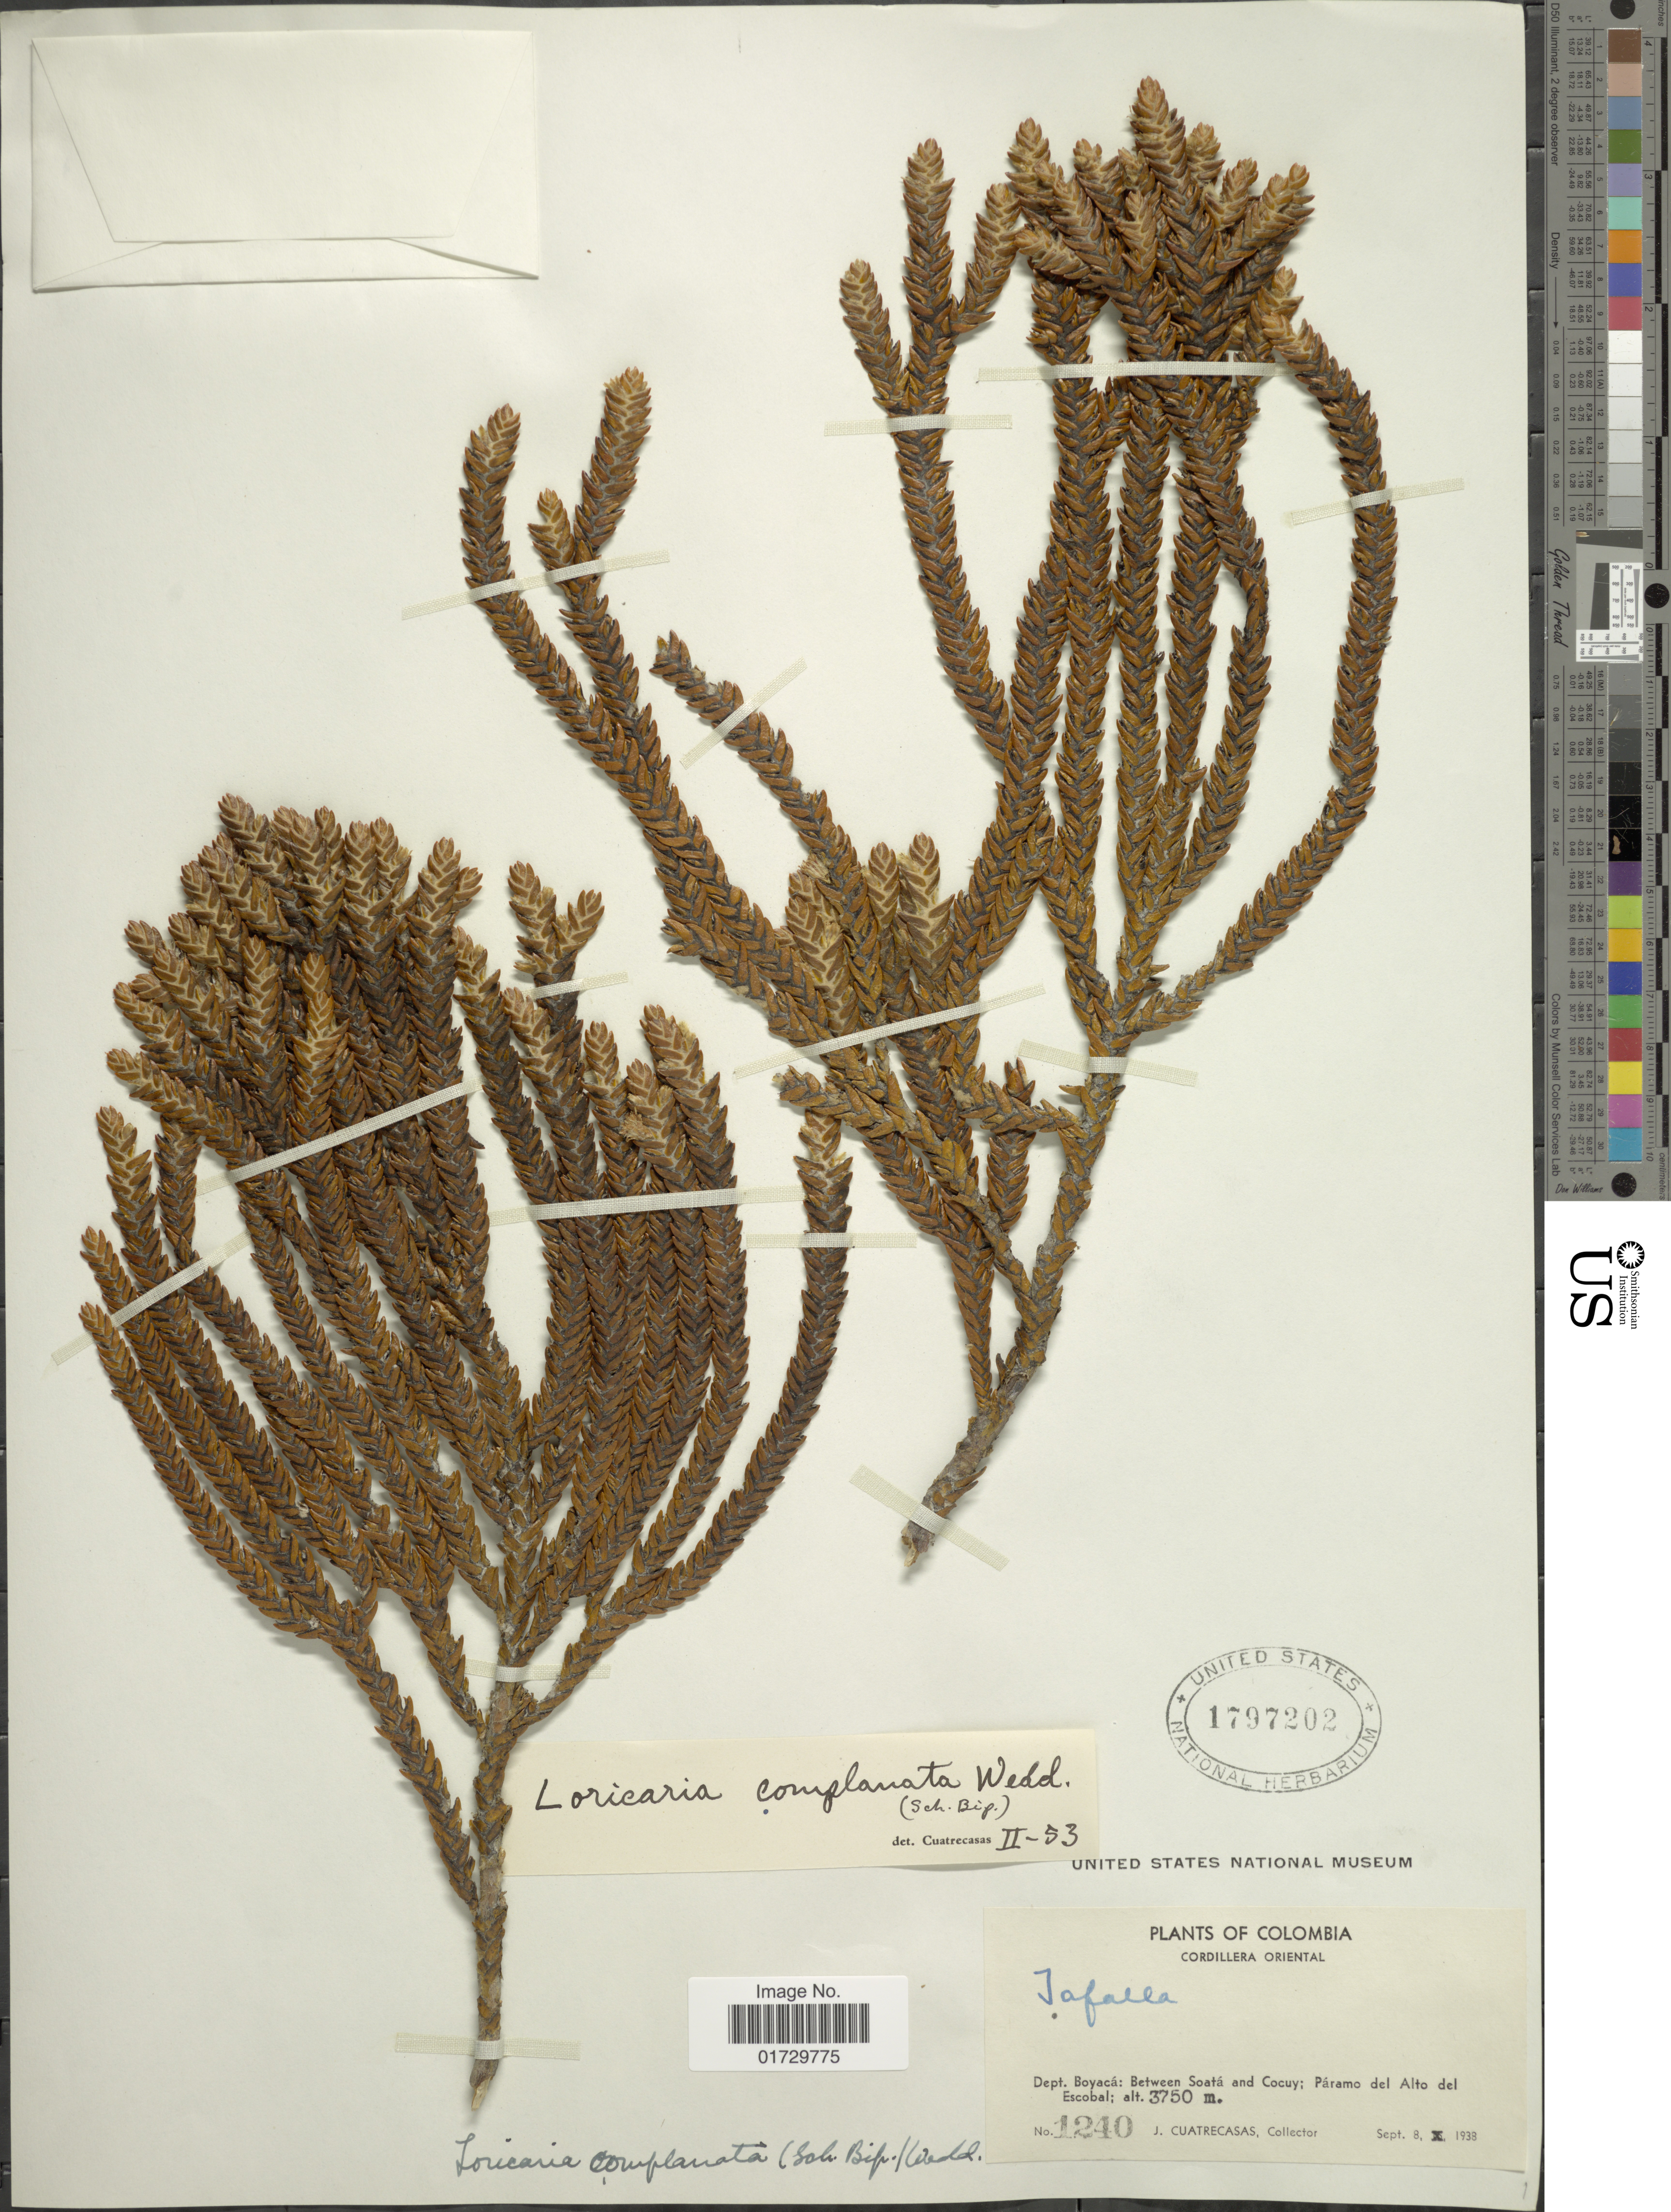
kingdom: Plantae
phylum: Tracheophyta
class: Magnoliopsida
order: Asterales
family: Asteraceae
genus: Loricaria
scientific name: Loricaria complanata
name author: (Sch. Bip.) Wedd.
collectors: J. Cuatrecasas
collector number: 1240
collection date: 1938-09-08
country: Colombia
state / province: Boyacá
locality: Between Soata and Cocuy: Paramo del Alto del Escobal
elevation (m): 3750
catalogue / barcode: US 1797202